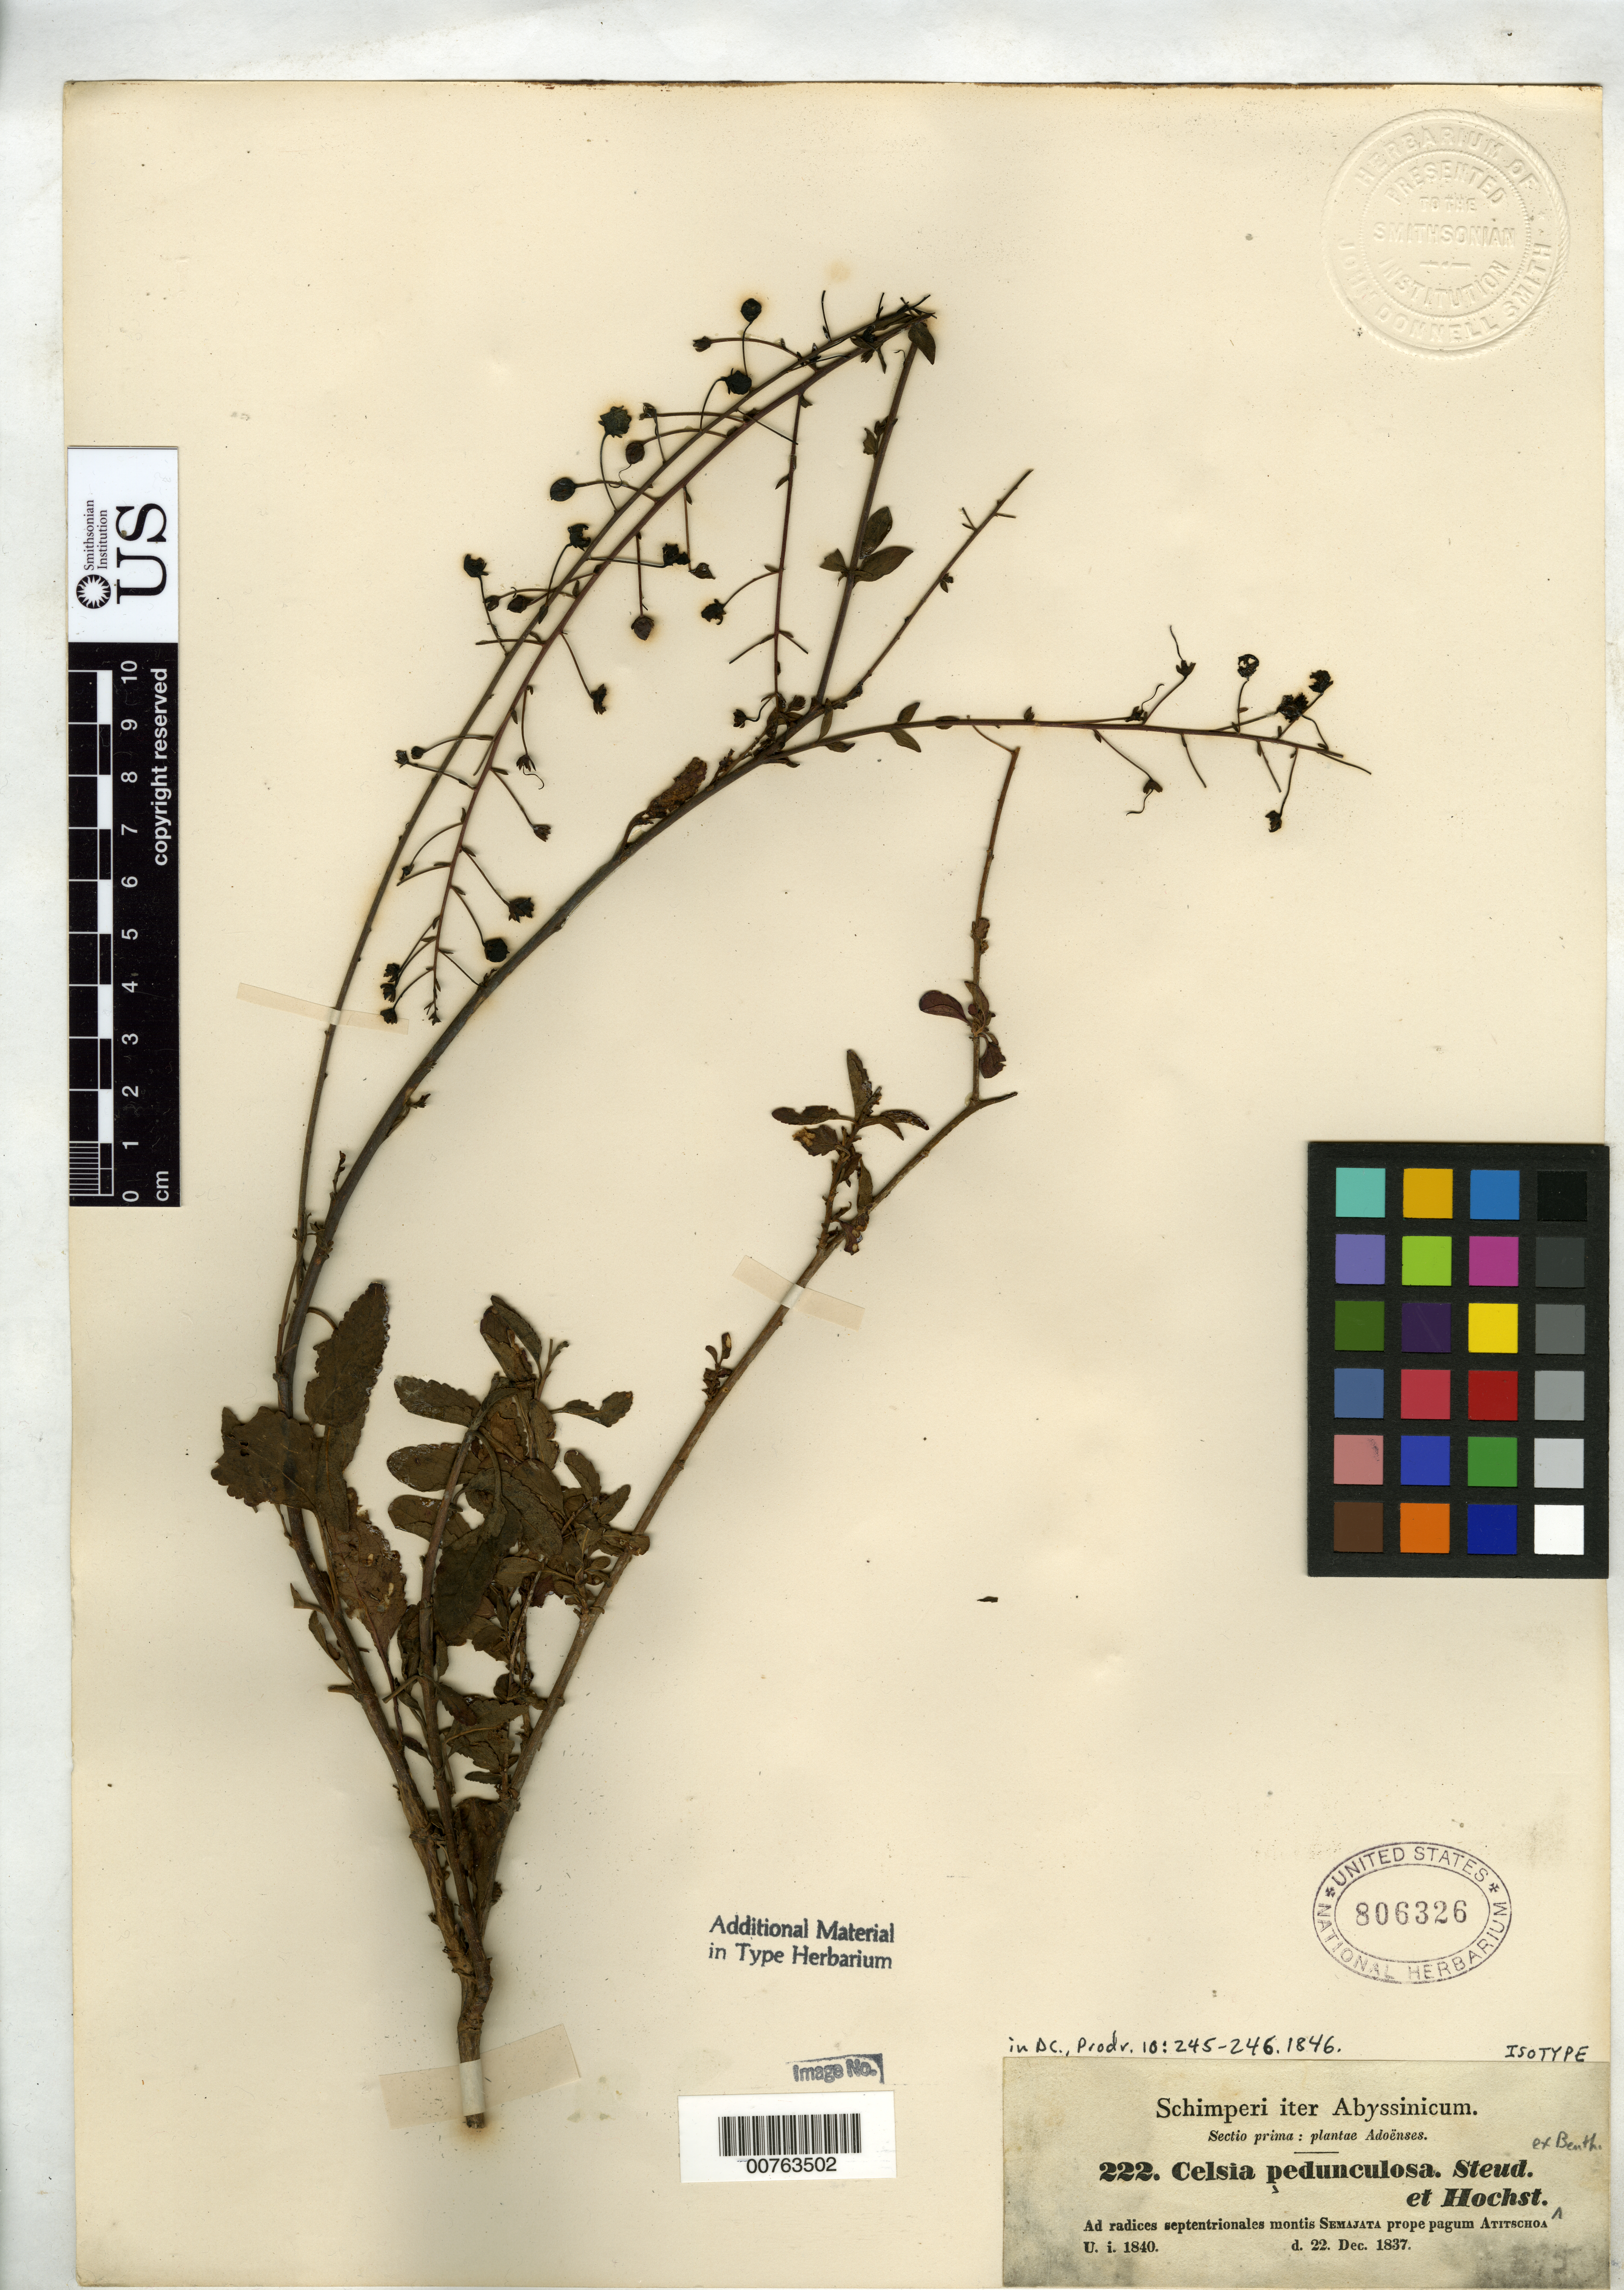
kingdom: Plantae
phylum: Tracheophyta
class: Magnoliopsida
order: Lamiales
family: Scrophulariaceae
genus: Celsia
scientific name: Celsia pedunculosa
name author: Steud. & Hochst. ex Benth. in DC.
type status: Isotype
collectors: G. W. Schimper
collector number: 222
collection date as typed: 22 Dec 1837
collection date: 1837-12-22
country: Ethiopia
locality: Ad radices septentrionales montis Semajata prope pagum Atitschoa.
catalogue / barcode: US 806326